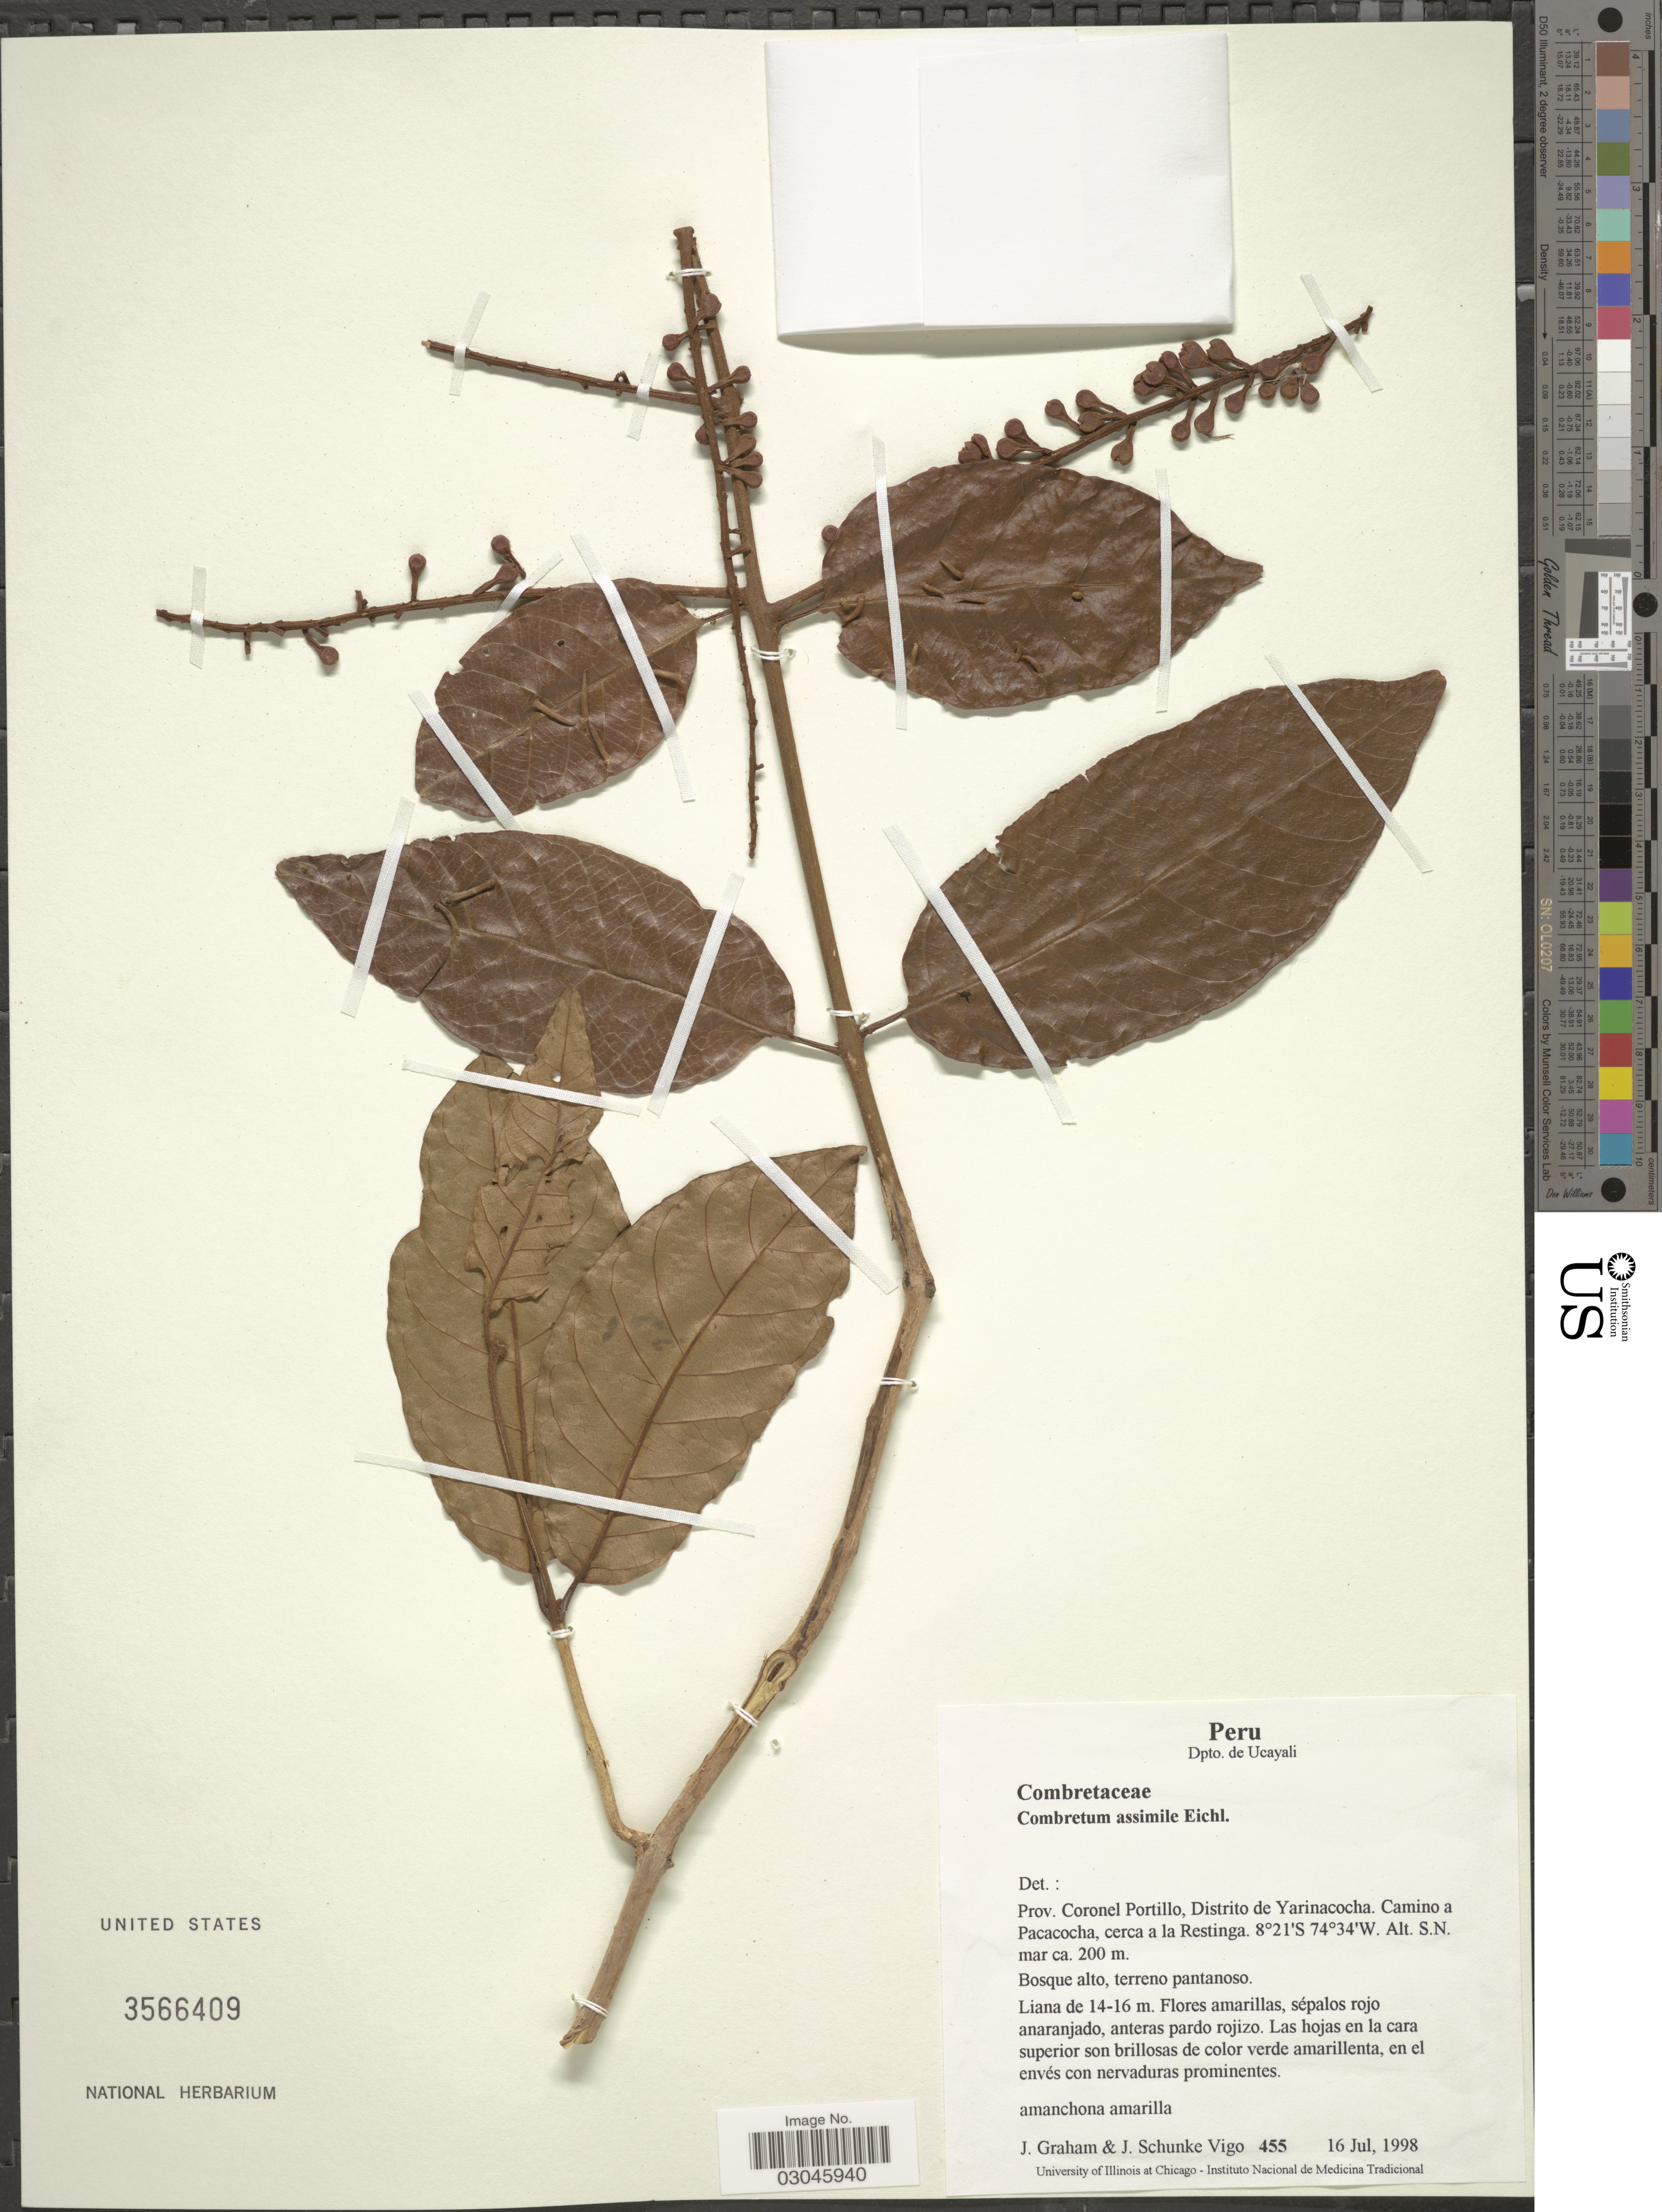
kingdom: Plantae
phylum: Tracheophyta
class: Magnoliopsida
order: Myrtales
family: Combretaceae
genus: Combretum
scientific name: Combretum assimile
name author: Eichler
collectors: J. Graham & J. Schunke Vigo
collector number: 455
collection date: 1998-07-16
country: Peru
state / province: Ucayali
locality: Dpto. de Ucayali. Prov. Coronel Portillo, Distrito de Yarinacocha. Camino a Pacacocha, cerca a la Restinga.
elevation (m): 200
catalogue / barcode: US 3566409